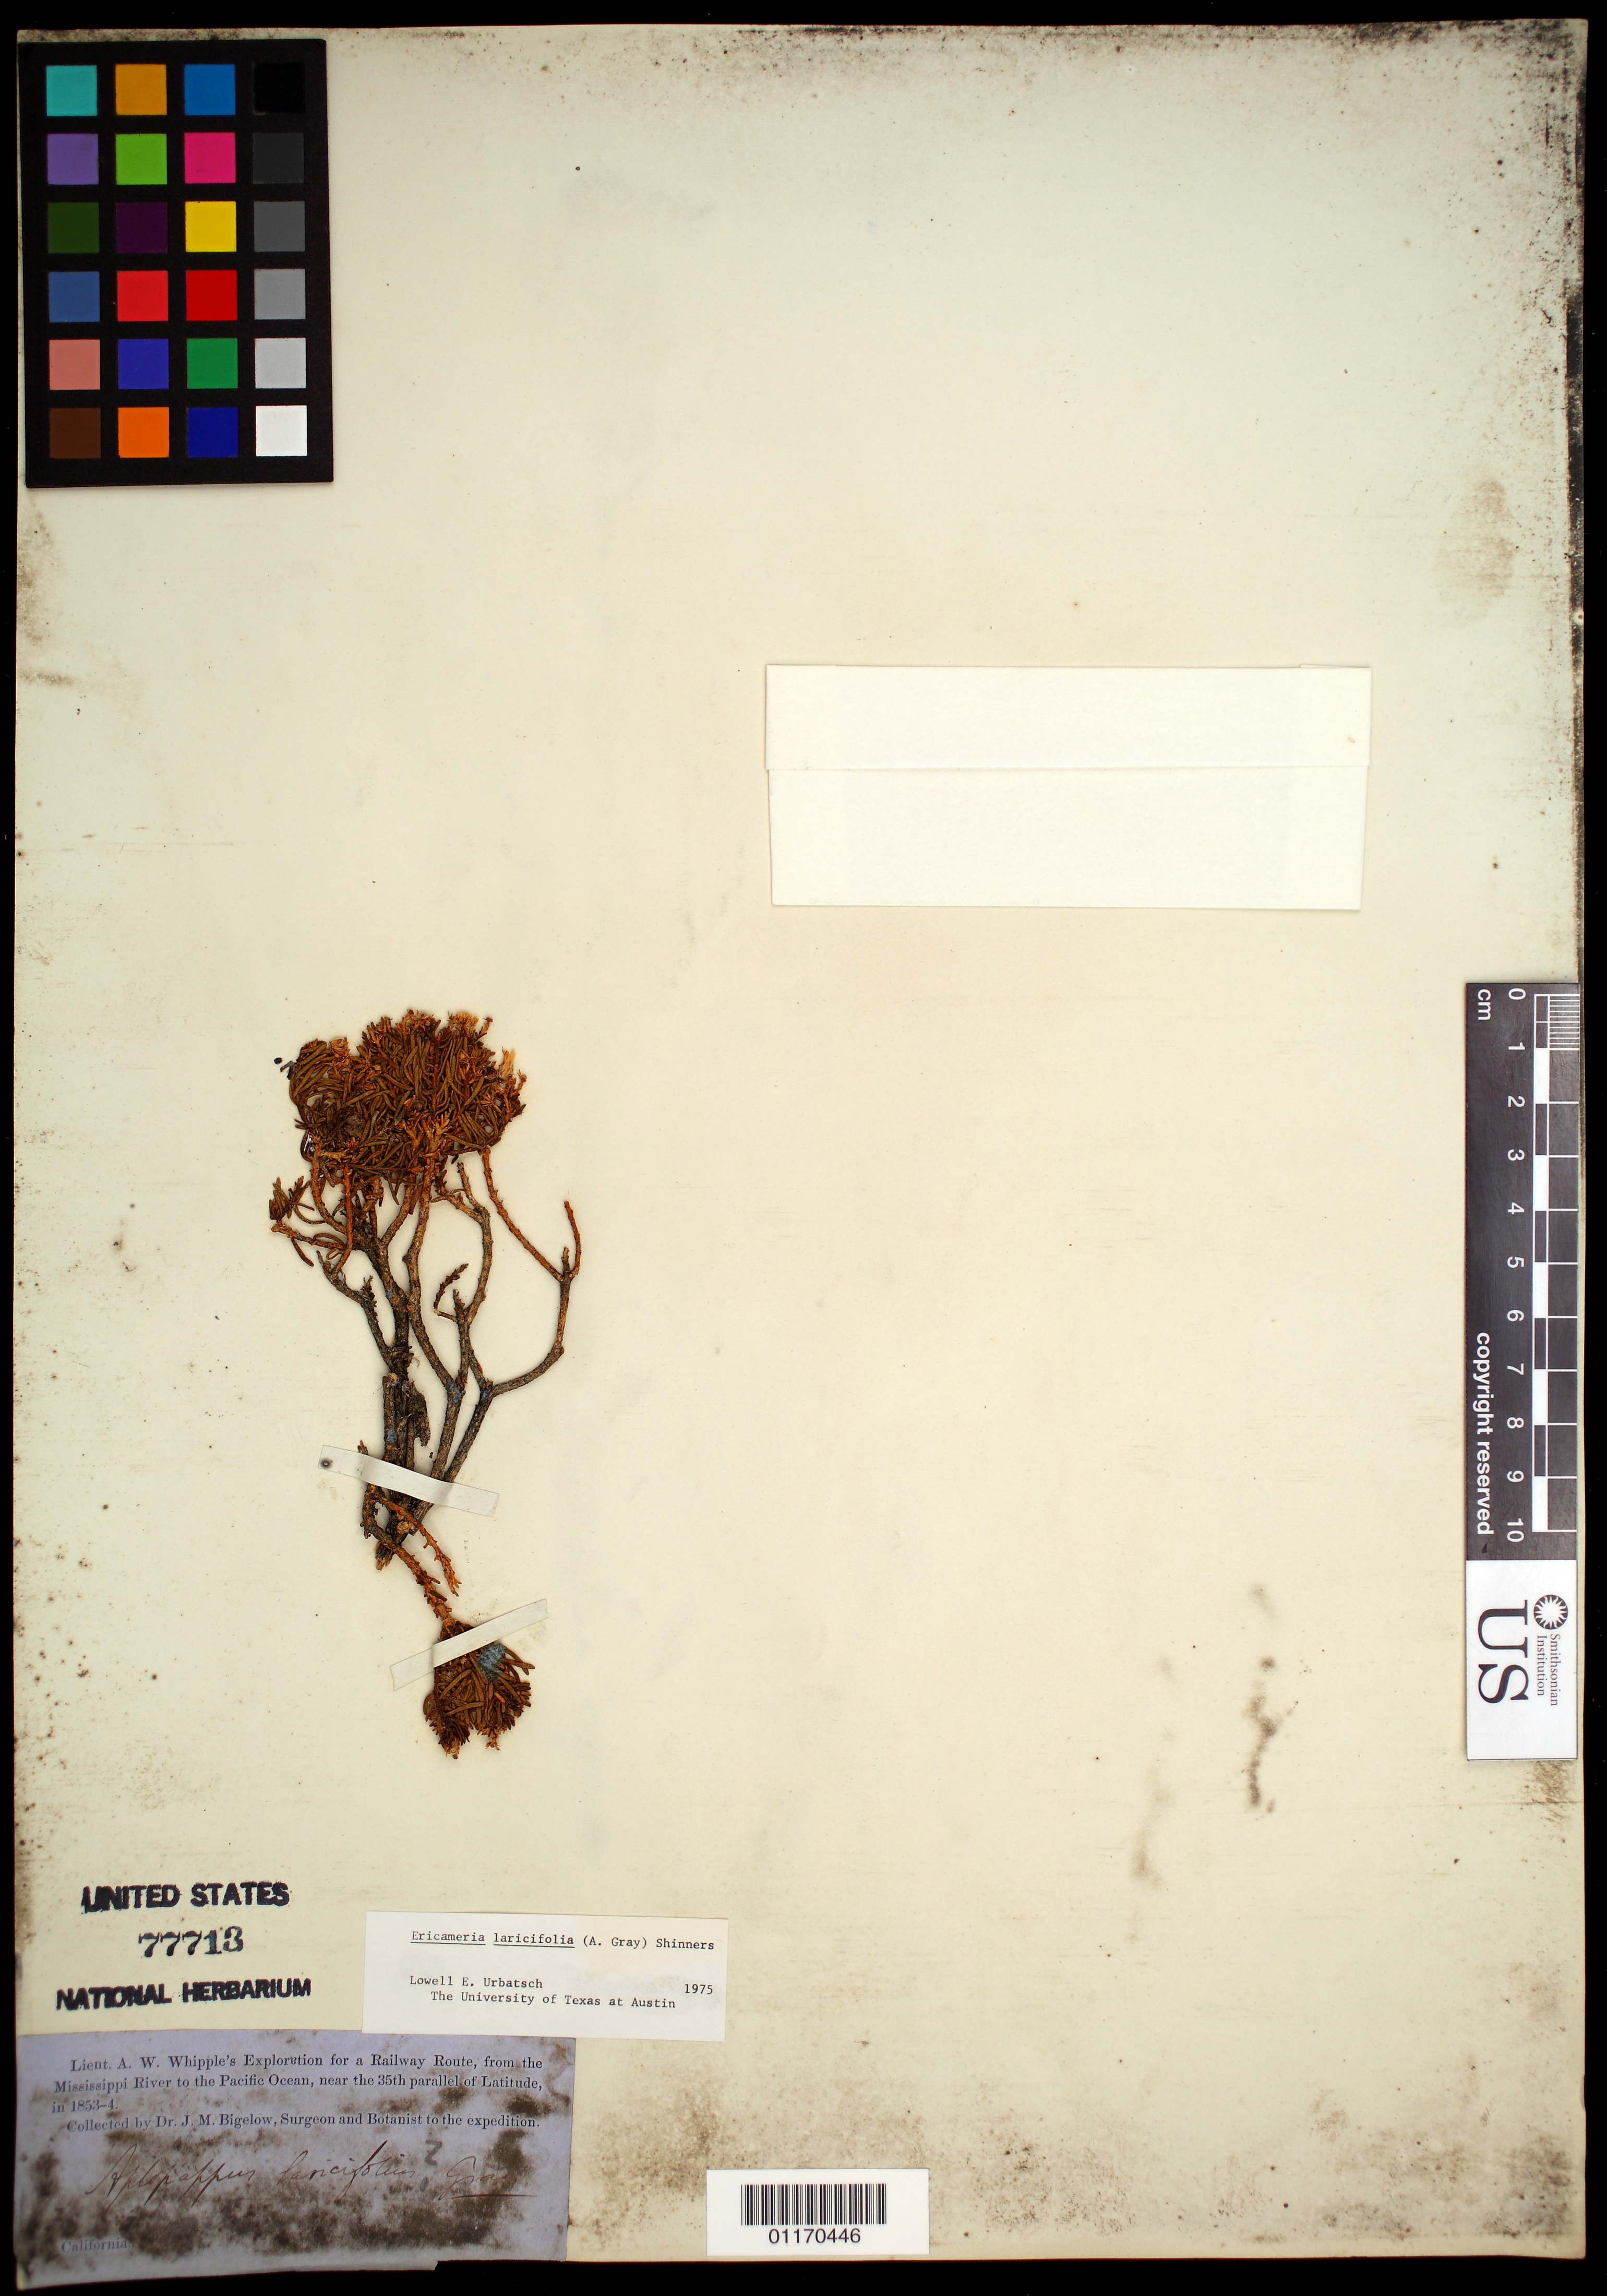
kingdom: Plantae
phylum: Tracheophyta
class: Magnoliopsida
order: Asterales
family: Asteraceae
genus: Ericameria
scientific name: Ericameria laricifolia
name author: (A. Gray) Shinners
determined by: Urbatsch, L. E., (TEX), University of Texas Austin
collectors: J. M. Bigelow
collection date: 1853/1854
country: United States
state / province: California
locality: From the Mississippi River to the Pacific Ocean.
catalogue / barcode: US 77713